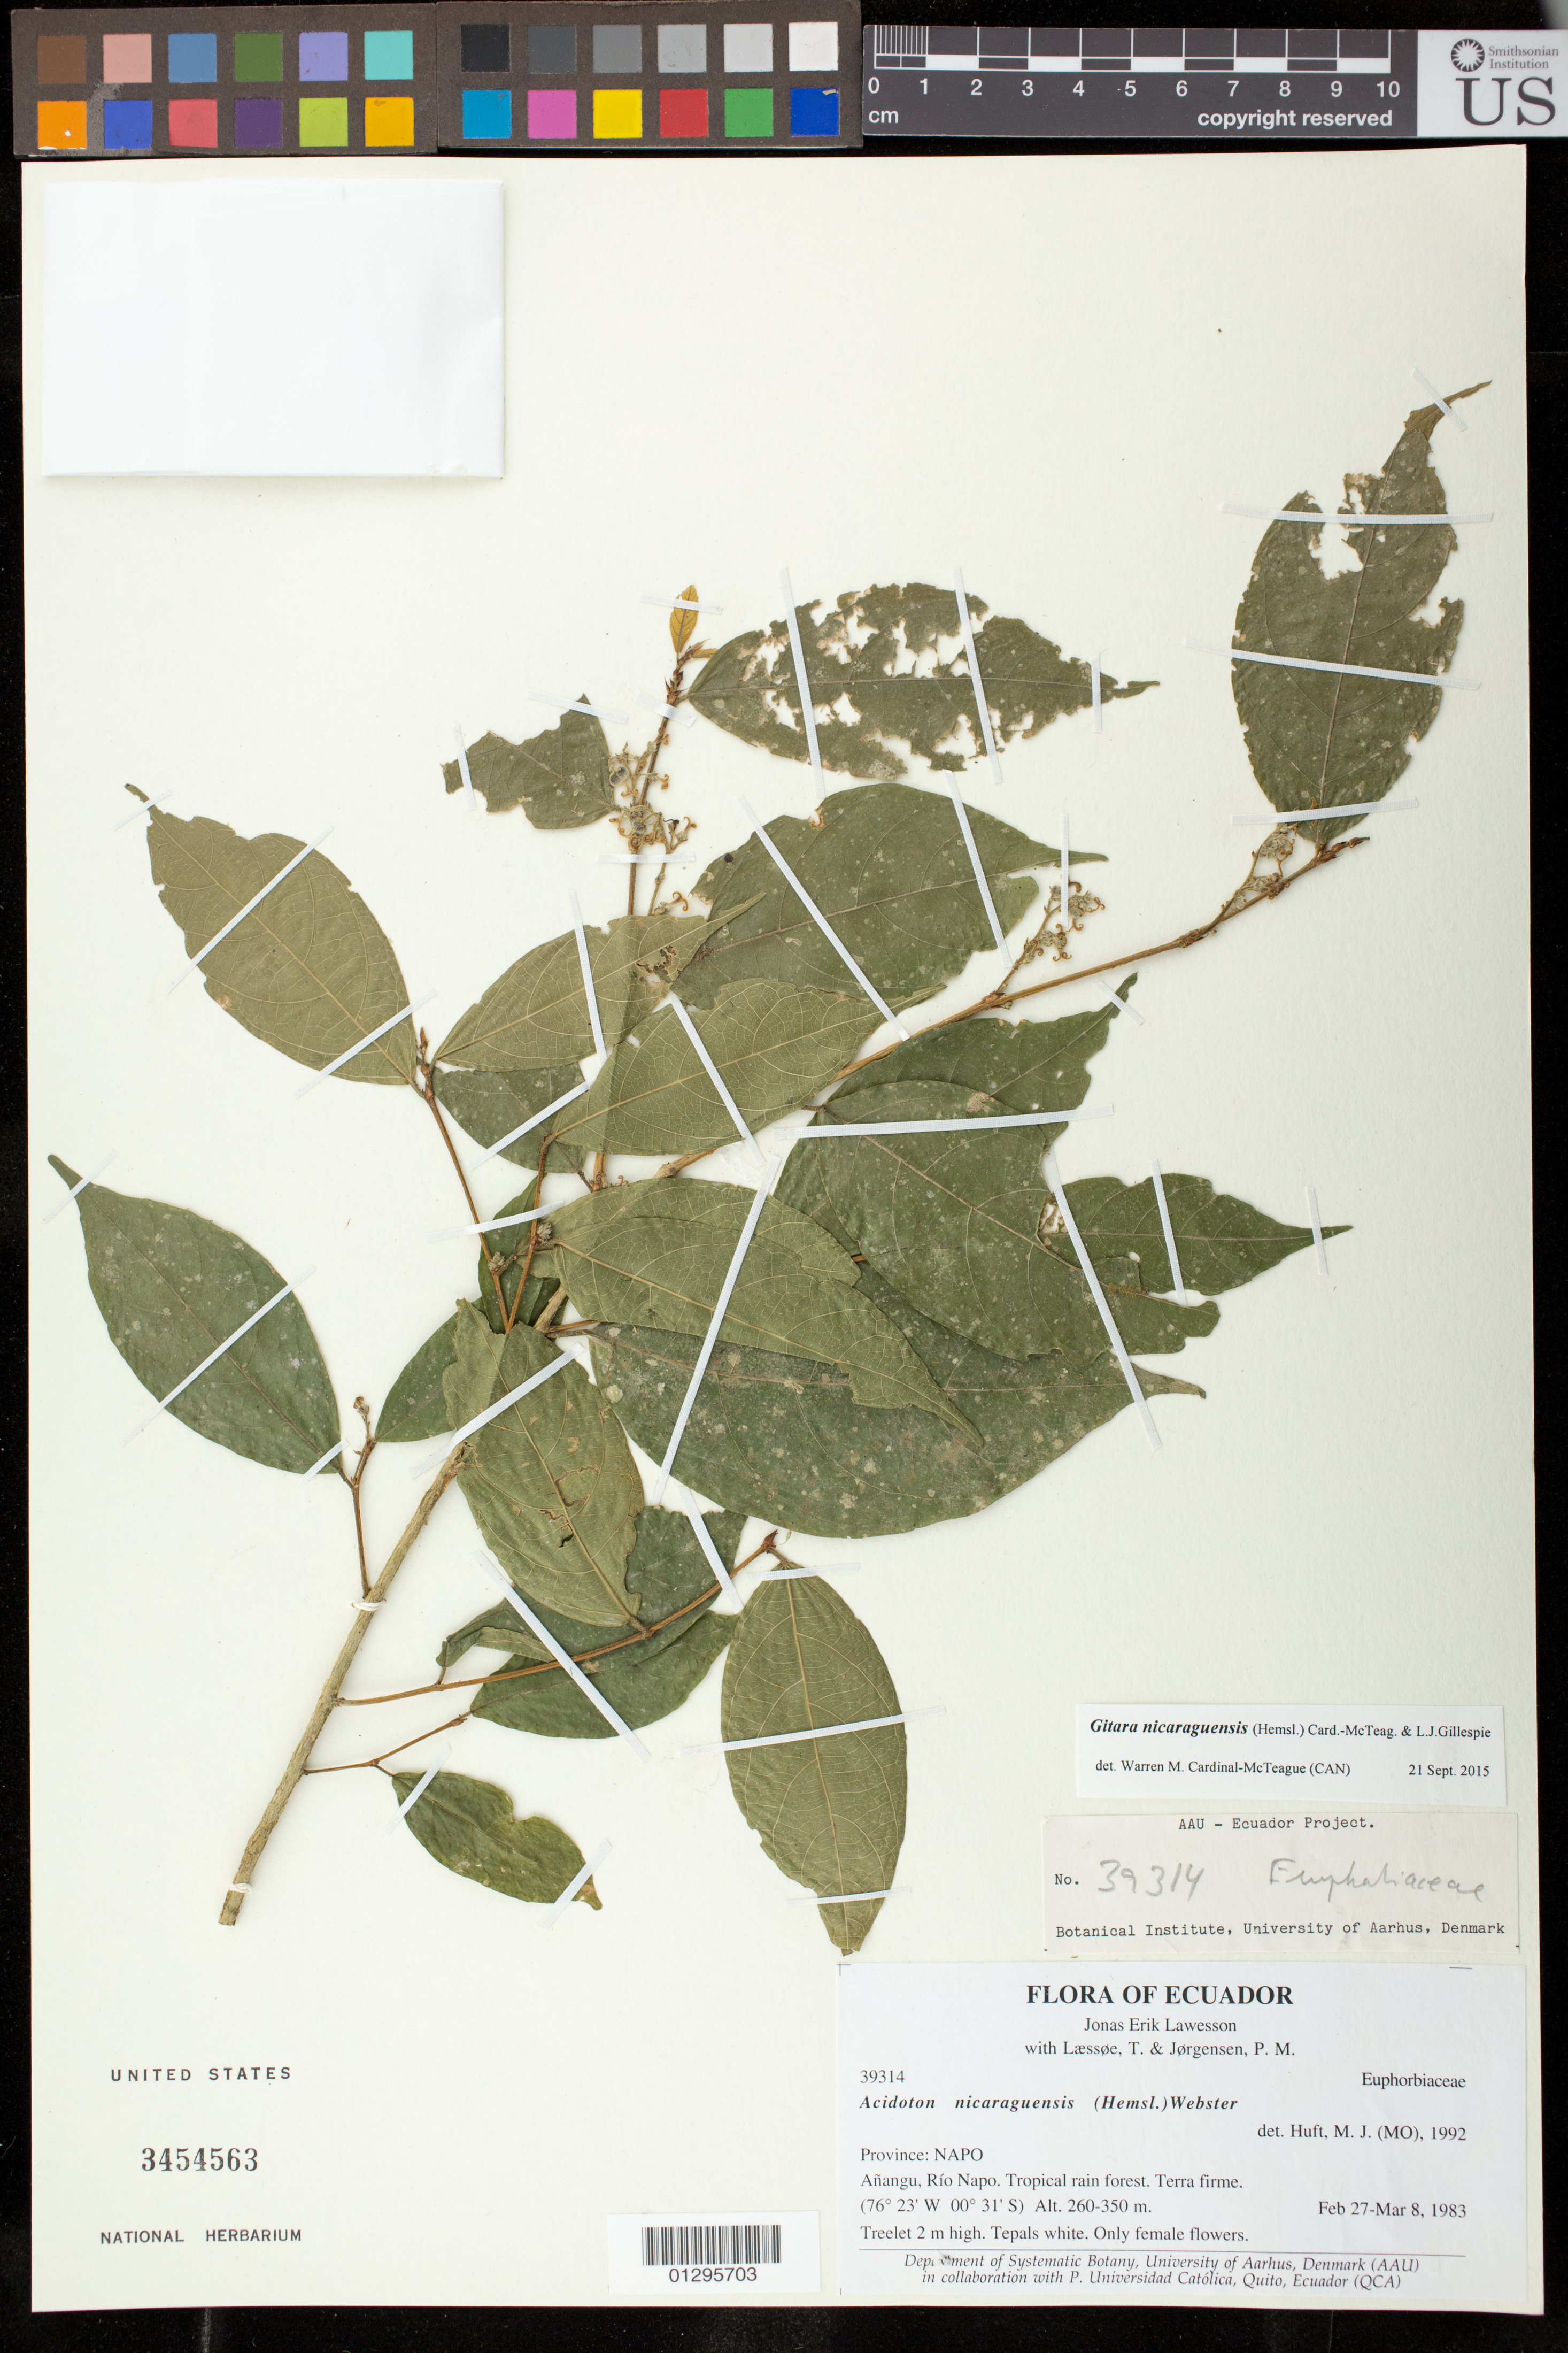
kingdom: Plantae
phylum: Tracheophyta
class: Magnoliopsida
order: Malpighiales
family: Euphorbiaceae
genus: Gitara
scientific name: Gitara nicaraguensis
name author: (Hemsl.) Card.-McTeag. & L.J. Gillespie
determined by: Cardinal-McTeague, Warren H.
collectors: J. Lawesson, T. Laessøe & P. M. Jørgensen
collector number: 39314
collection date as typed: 27 Feb-8 Mar 1983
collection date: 1983-02-27/1983-03-08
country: Ecuador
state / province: Napo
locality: Anangu, Rio Napo.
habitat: Treelet.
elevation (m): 260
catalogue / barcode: US 3454563